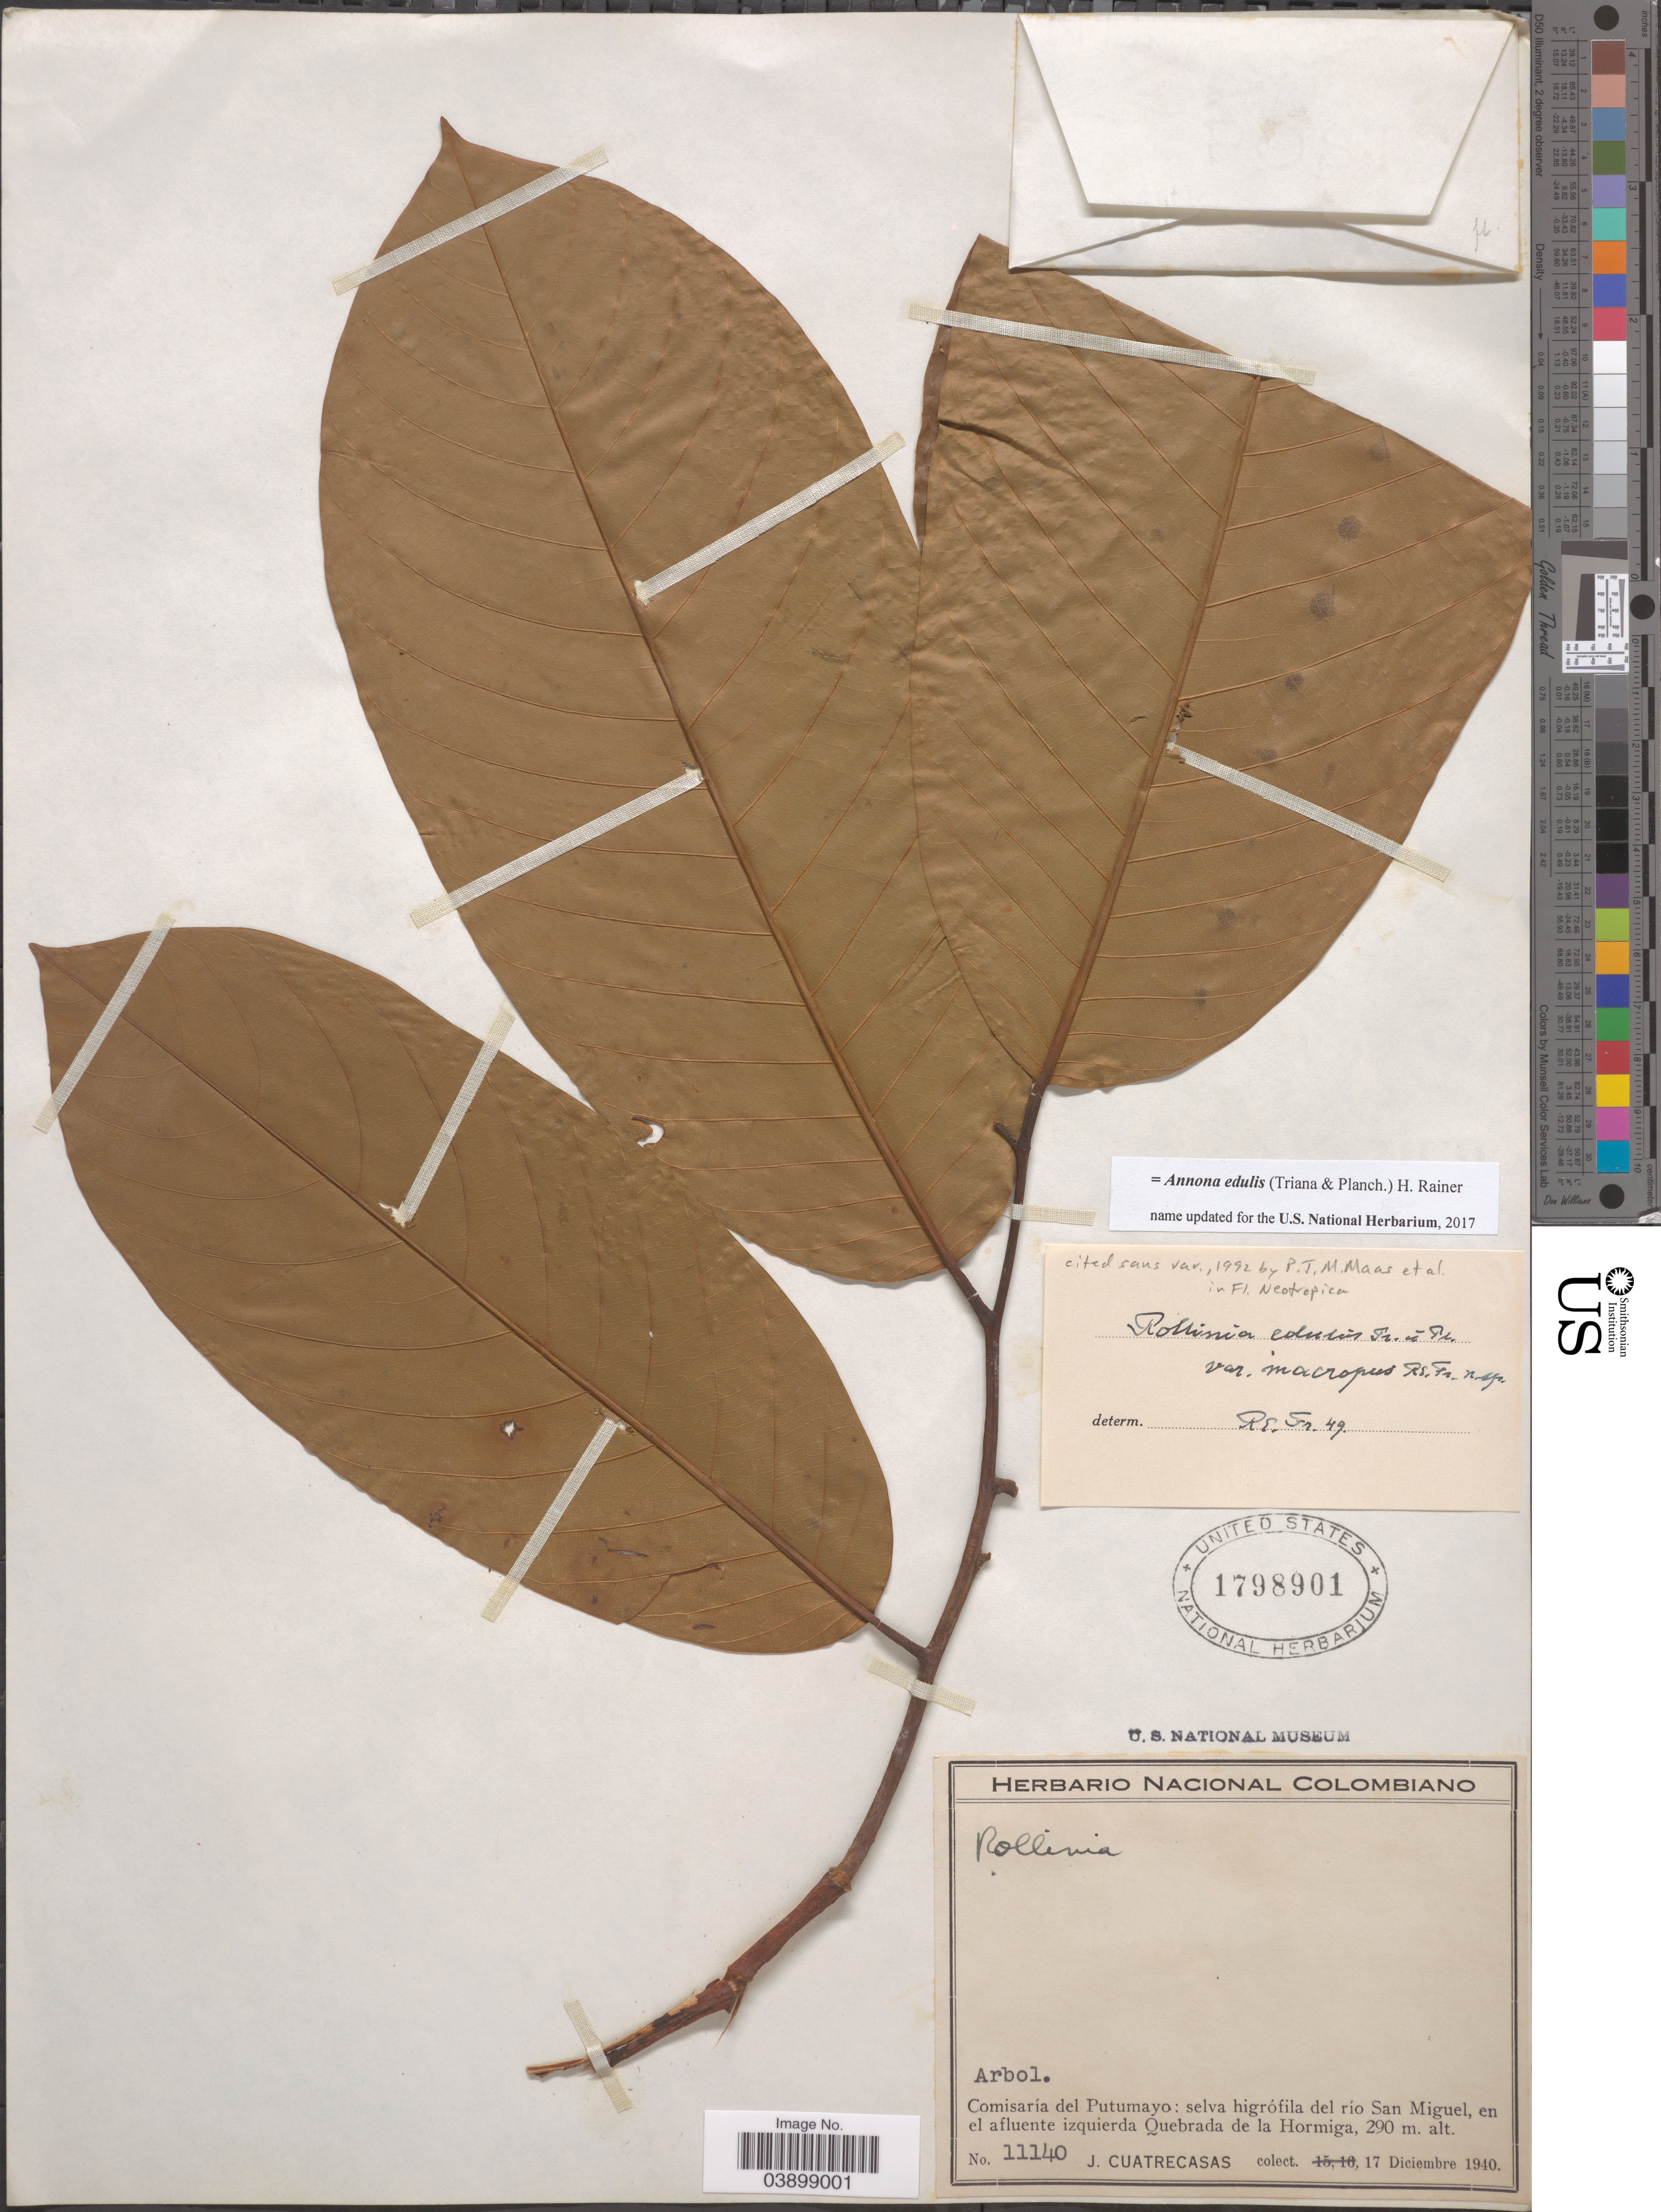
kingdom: Plantae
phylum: Tracheophyta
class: Magnoliopsida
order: Magnoliales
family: Annonaceae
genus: Annona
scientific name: Annona edulis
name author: (Triana & Planch.) H. Rainer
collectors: J. Cuatrecasas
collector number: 11140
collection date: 1940-12-17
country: Colombia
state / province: Putumayo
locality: Comisaría del Putumayo: selva higrófila del río San Miguel, en el afluente izquierda Quebrada de la Hormiga.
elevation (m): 290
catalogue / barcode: US 1798901